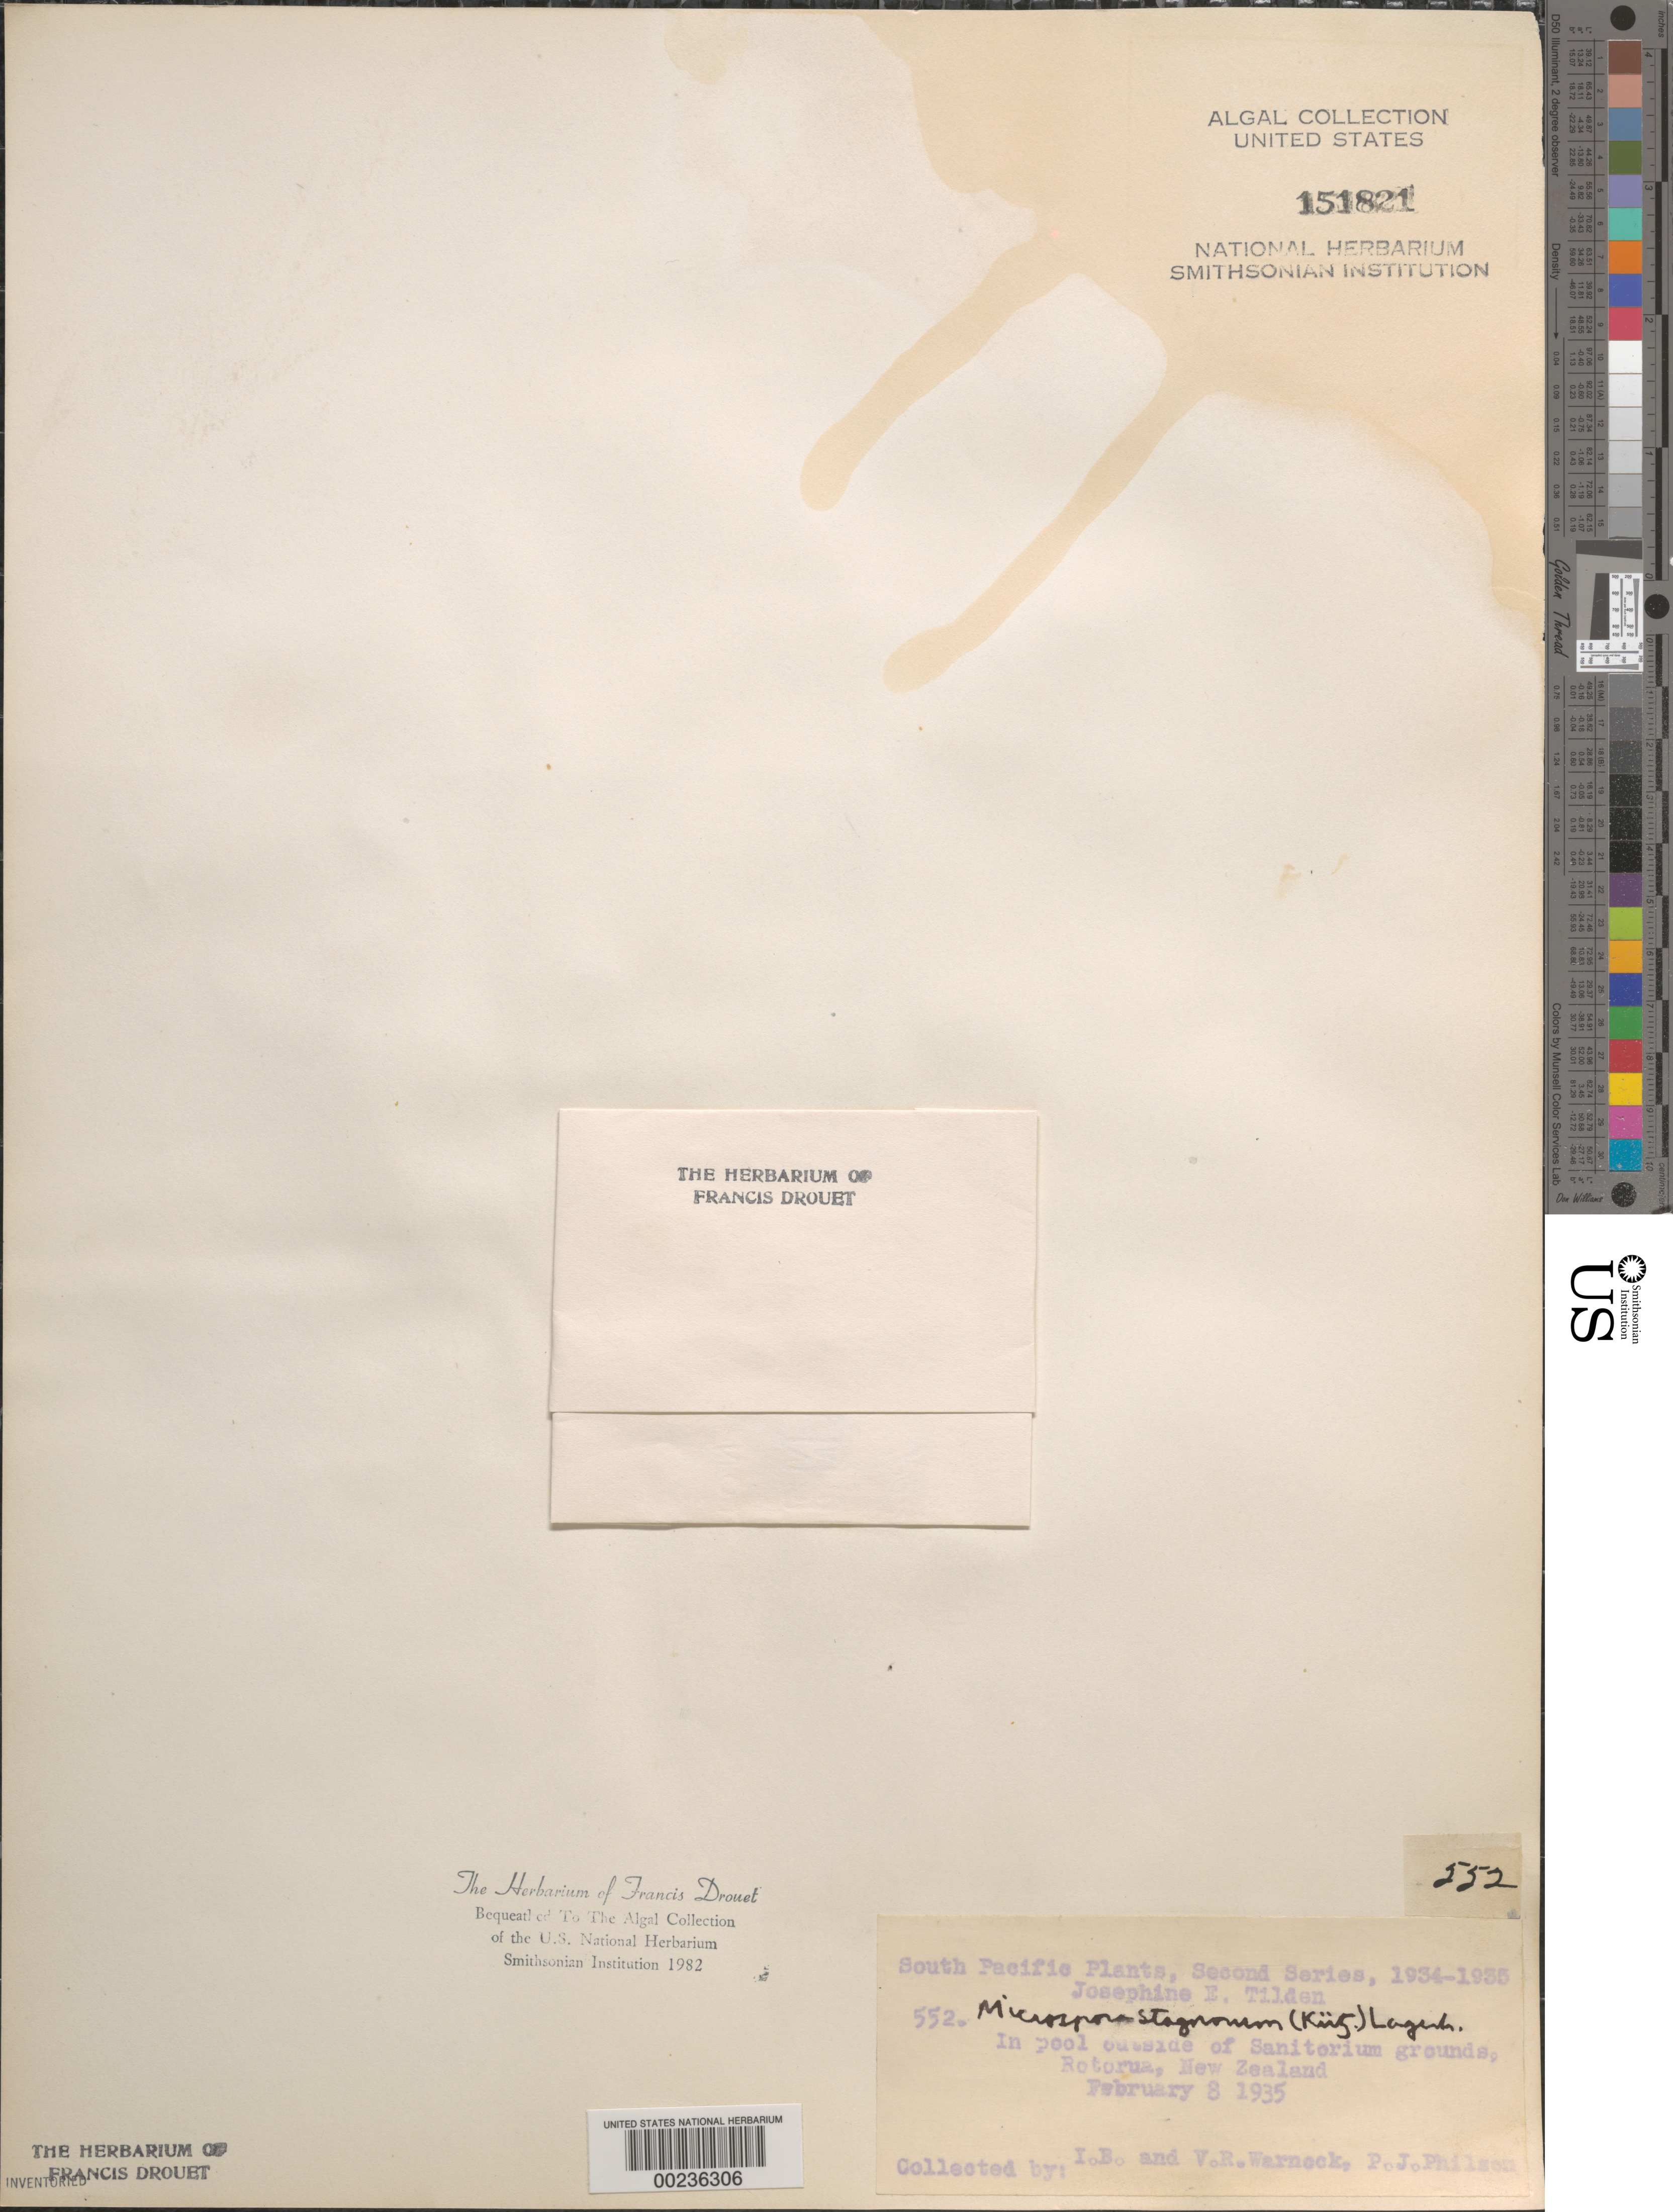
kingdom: Plantae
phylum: Chlorophyta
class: Chlorophyceae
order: Sphaeropleales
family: Microsporaceae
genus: Microspora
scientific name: Microspora stagnorum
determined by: Drouet, F. E.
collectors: I. Warnock, V. Warnock & P. Philson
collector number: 552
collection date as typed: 08 Feb 1935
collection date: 1935-02-08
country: New Zealand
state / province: Bay of Plenty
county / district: Rotorua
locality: Rotorua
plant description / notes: Tilden, South Pacific Plants, Second Series, 1934-1935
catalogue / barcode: US 151821